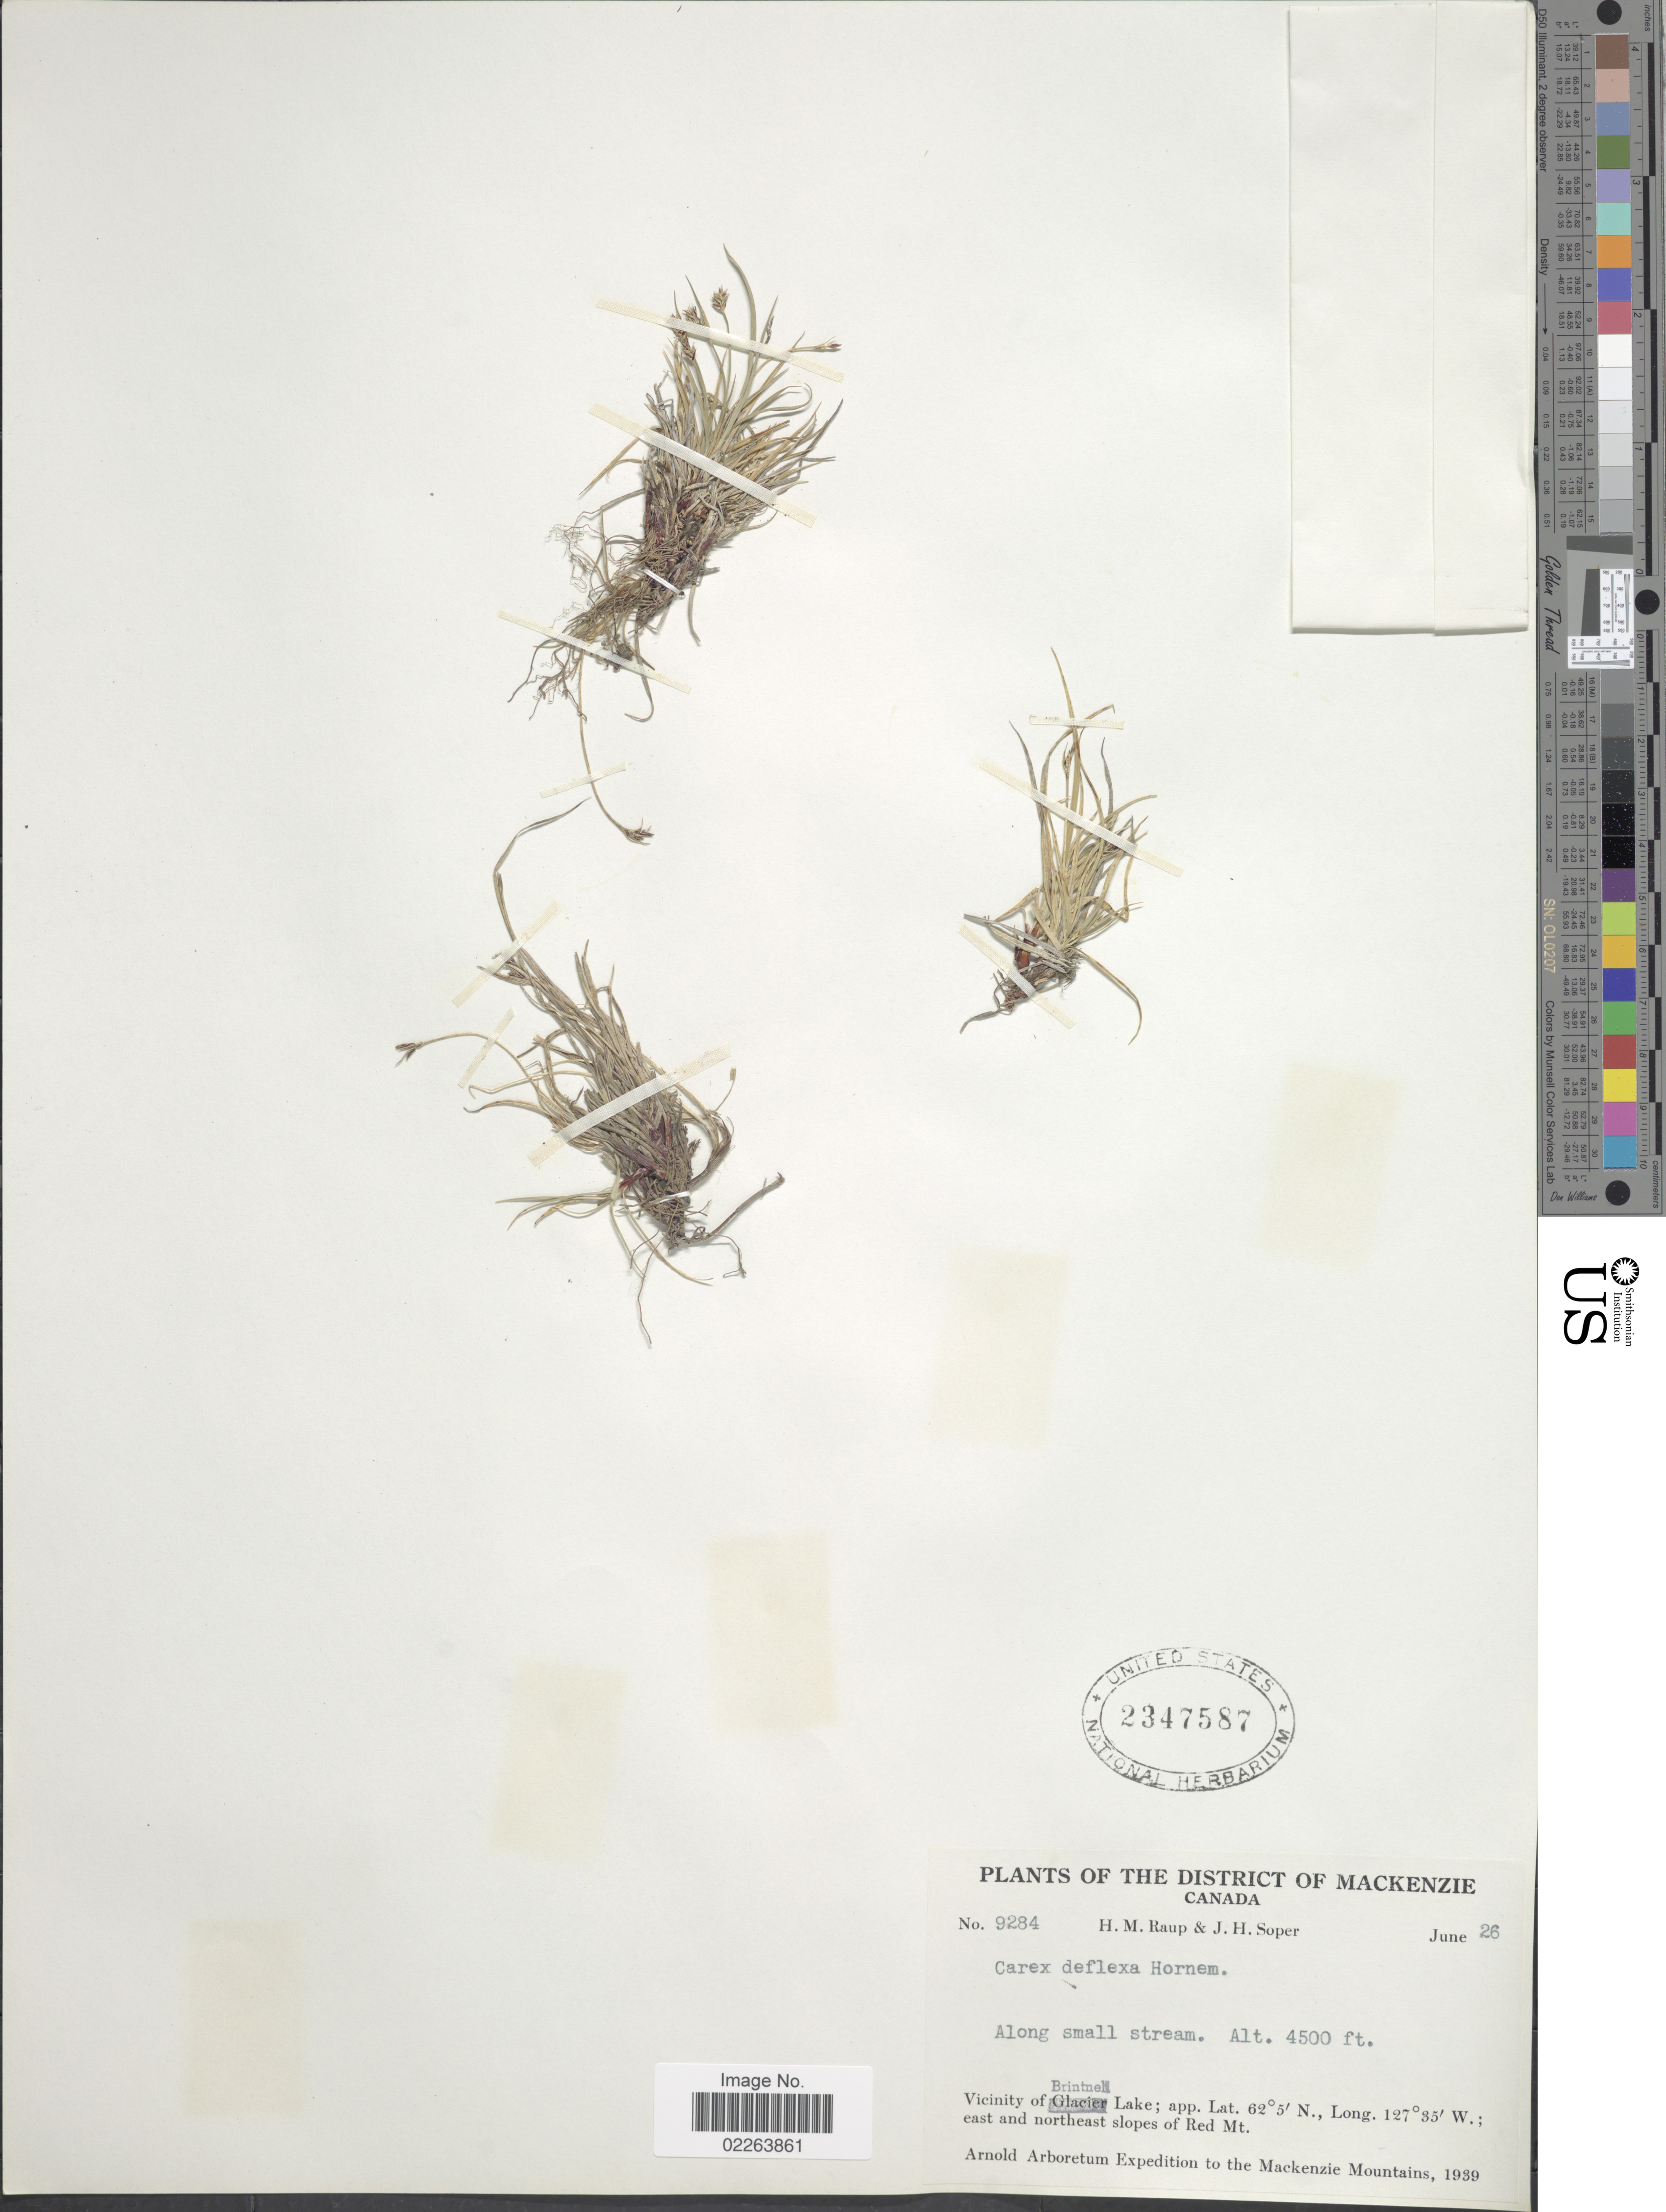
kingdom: Plantae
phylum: Tracheophyta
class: Liliopsida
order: Poales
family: Cyperaceae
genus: Carex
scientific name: Carex deflexa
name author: Hornem.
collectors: H. Raup & J. H. Soper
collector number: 9284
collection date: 1939-06-26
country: Canada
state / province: British Columbia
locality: The District of Mackenzie, Along small stream, Vicinity of Brintnell Lake; east and northeast slopes of Red Mt.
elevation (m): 1372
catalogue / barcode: US 2347587